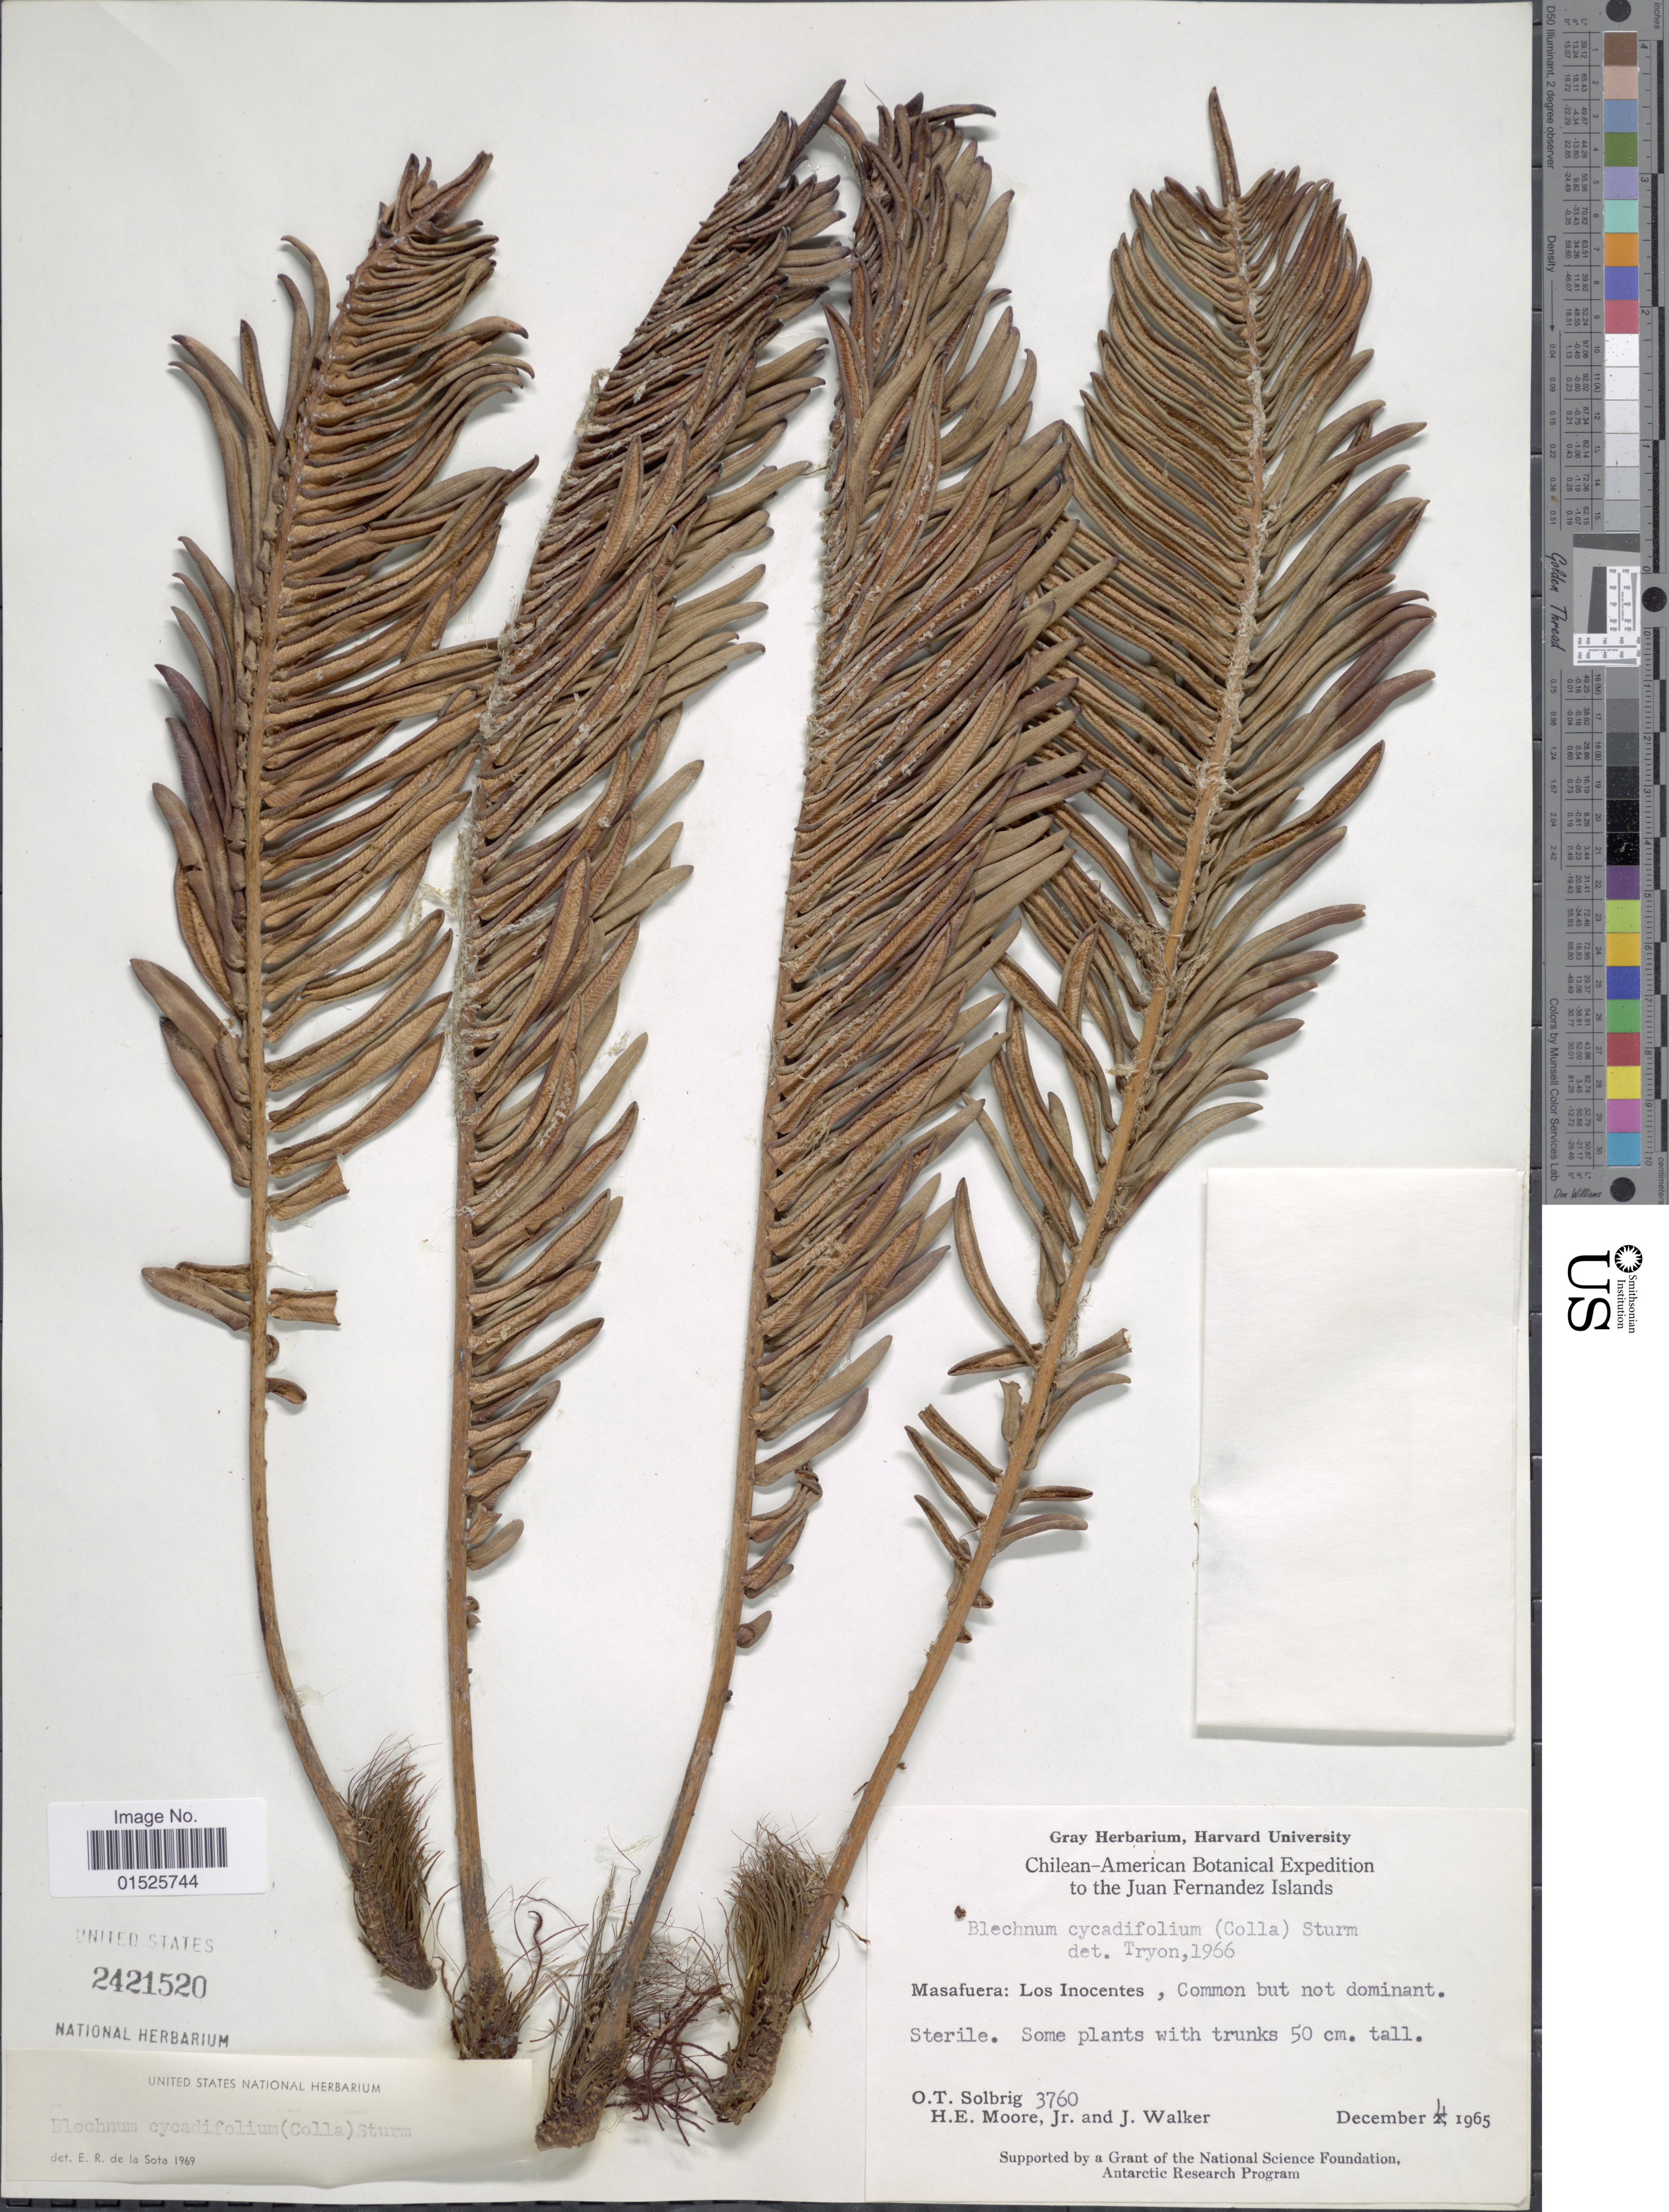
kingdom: Plantae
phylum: Tracheophyta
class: Polypodiopsida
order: Polypodiales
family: Blechnaceae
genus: Blechnum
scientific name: Blechnum cycadifolium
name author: (Colla) Sturm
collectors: O. T. Solbrig, H. E. Moore & J. Walker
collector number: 3760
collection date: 1965-12-04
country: Chile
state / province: Valparaíso (V)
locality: Juan Fernandez Islands. Masafuera: Los Inocentes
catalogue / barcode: US 2421520